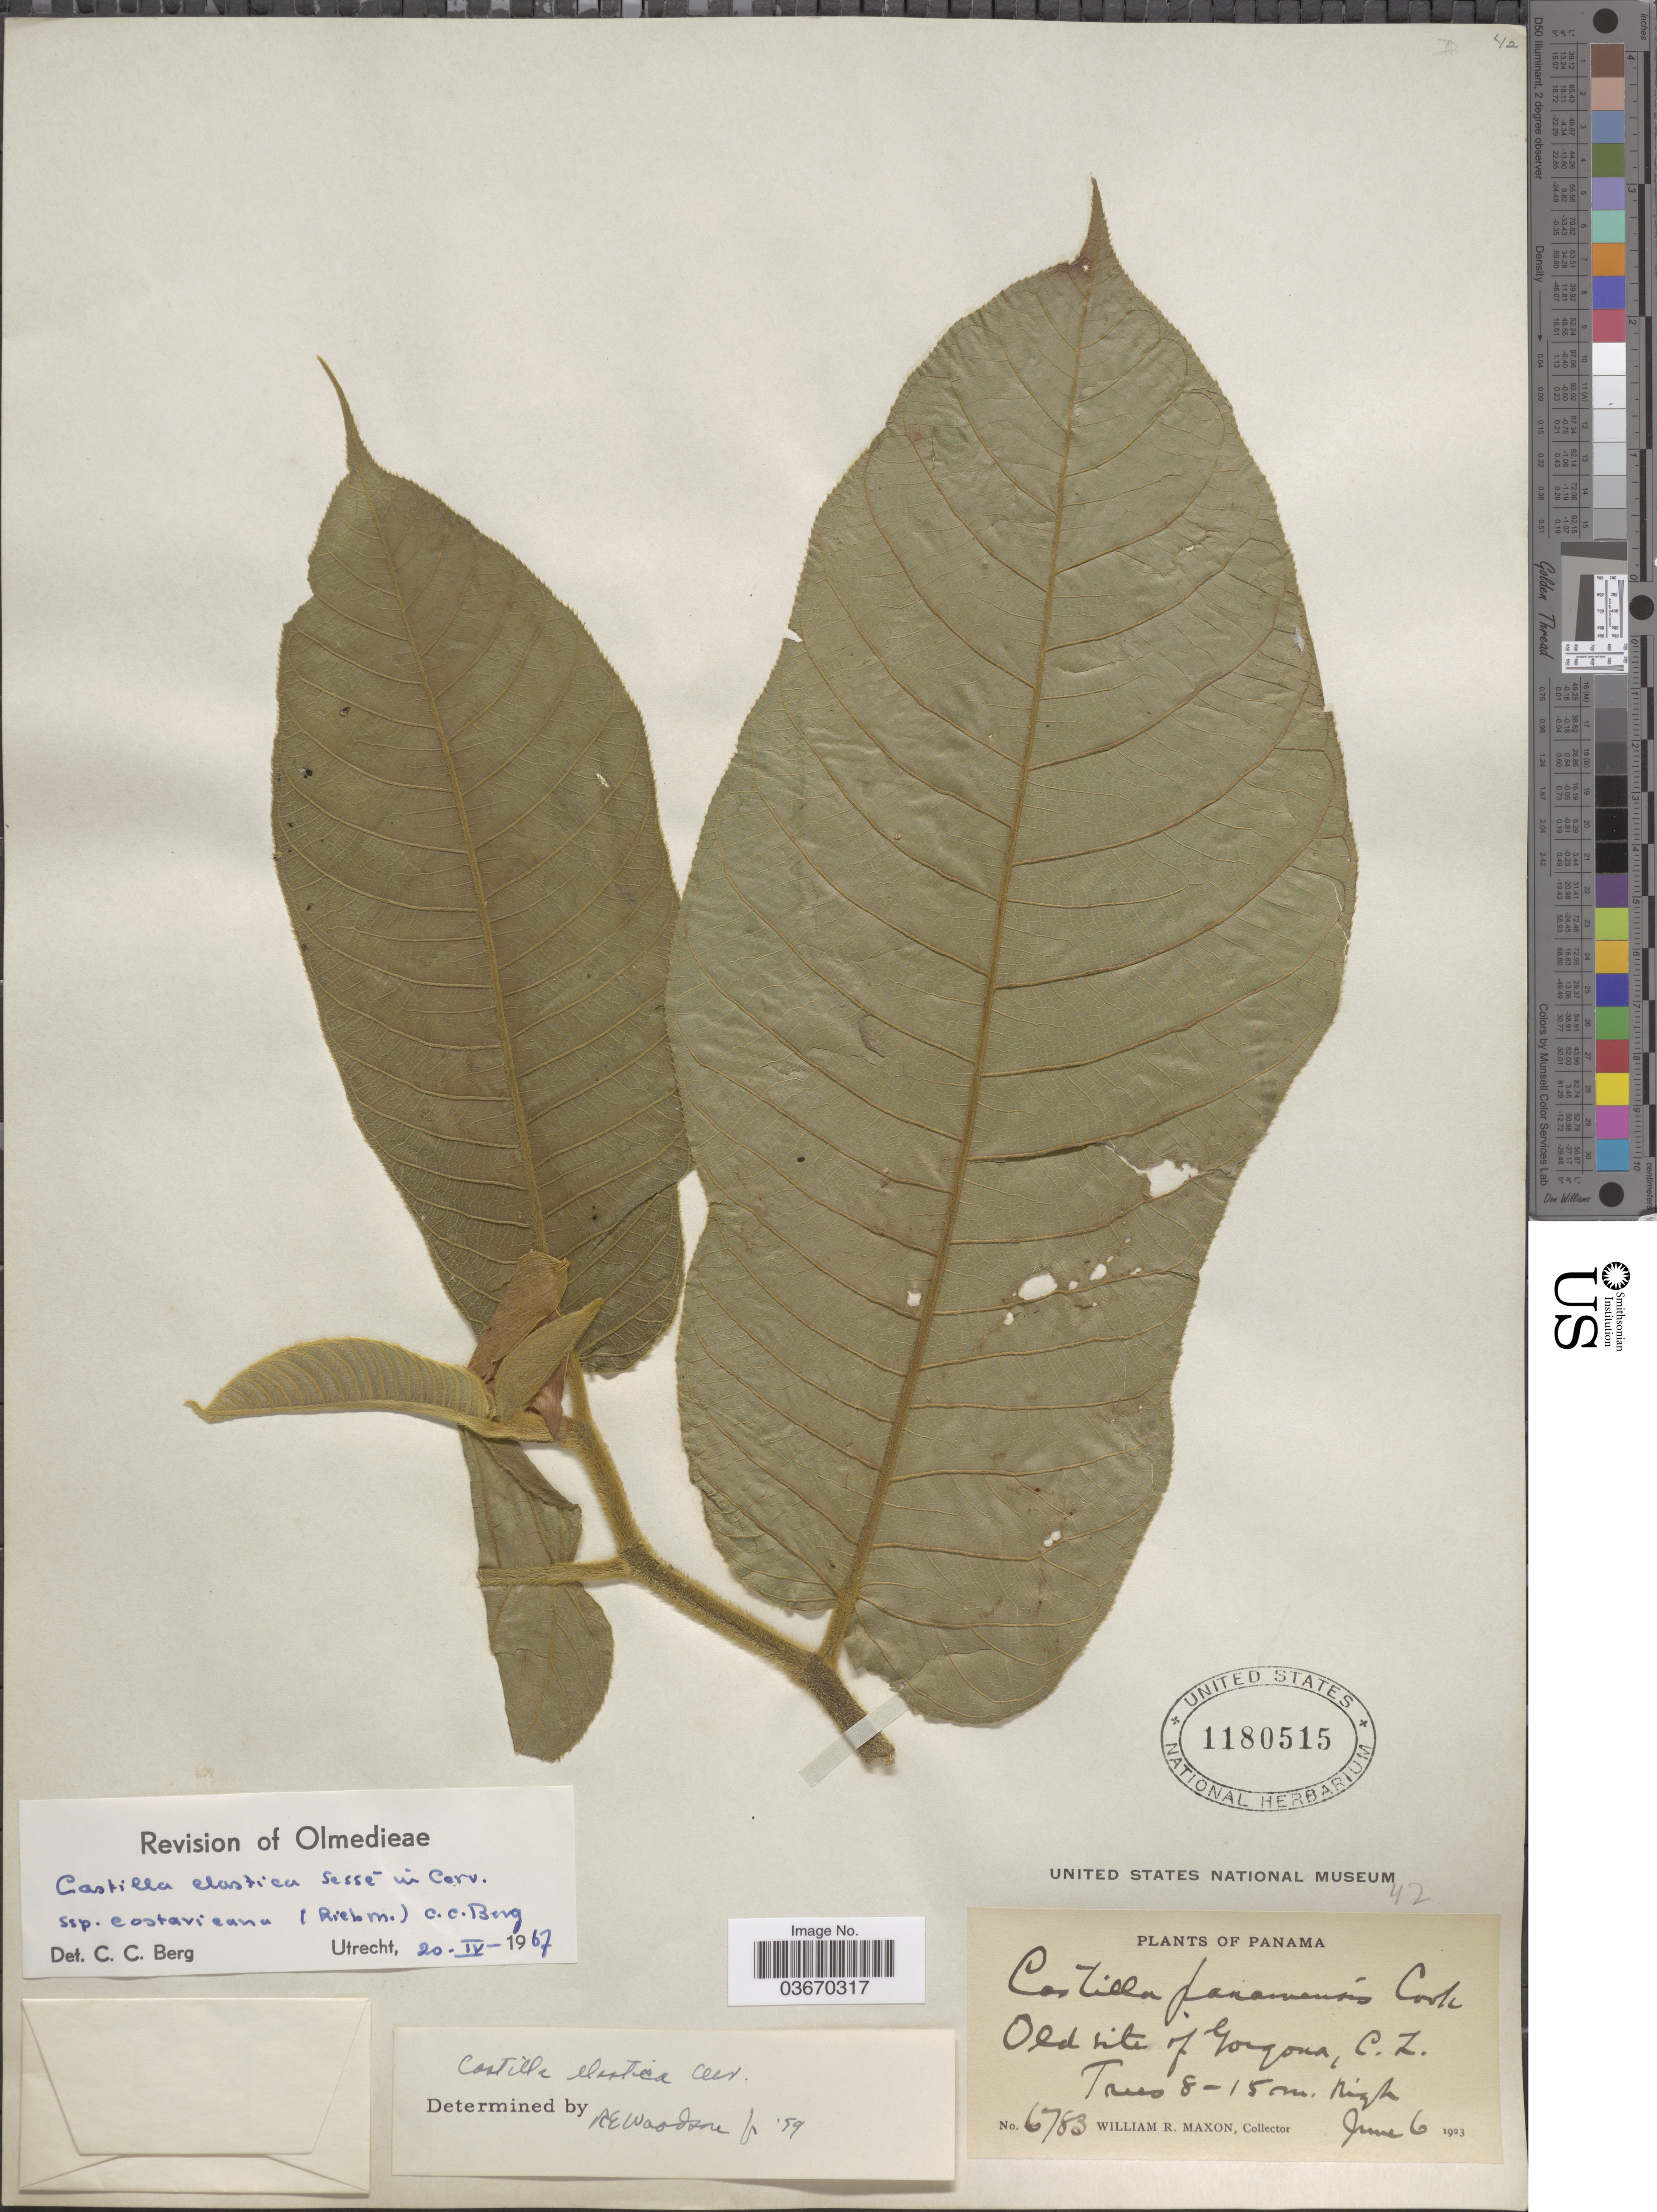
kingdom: Plantae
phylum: Tracheophyta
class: Magnoliopsida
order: Rosales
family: Moraceae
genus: Castilla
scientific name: Castilla elastica subsp. costaricana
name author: (Liebm.) C.C. Berg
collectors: W. R. Maxon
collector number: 6783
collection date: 1923-06-06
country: Panama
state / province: Colón / Panamá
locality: Old site of Gorgona, C.Z.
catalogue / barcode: US 1180515